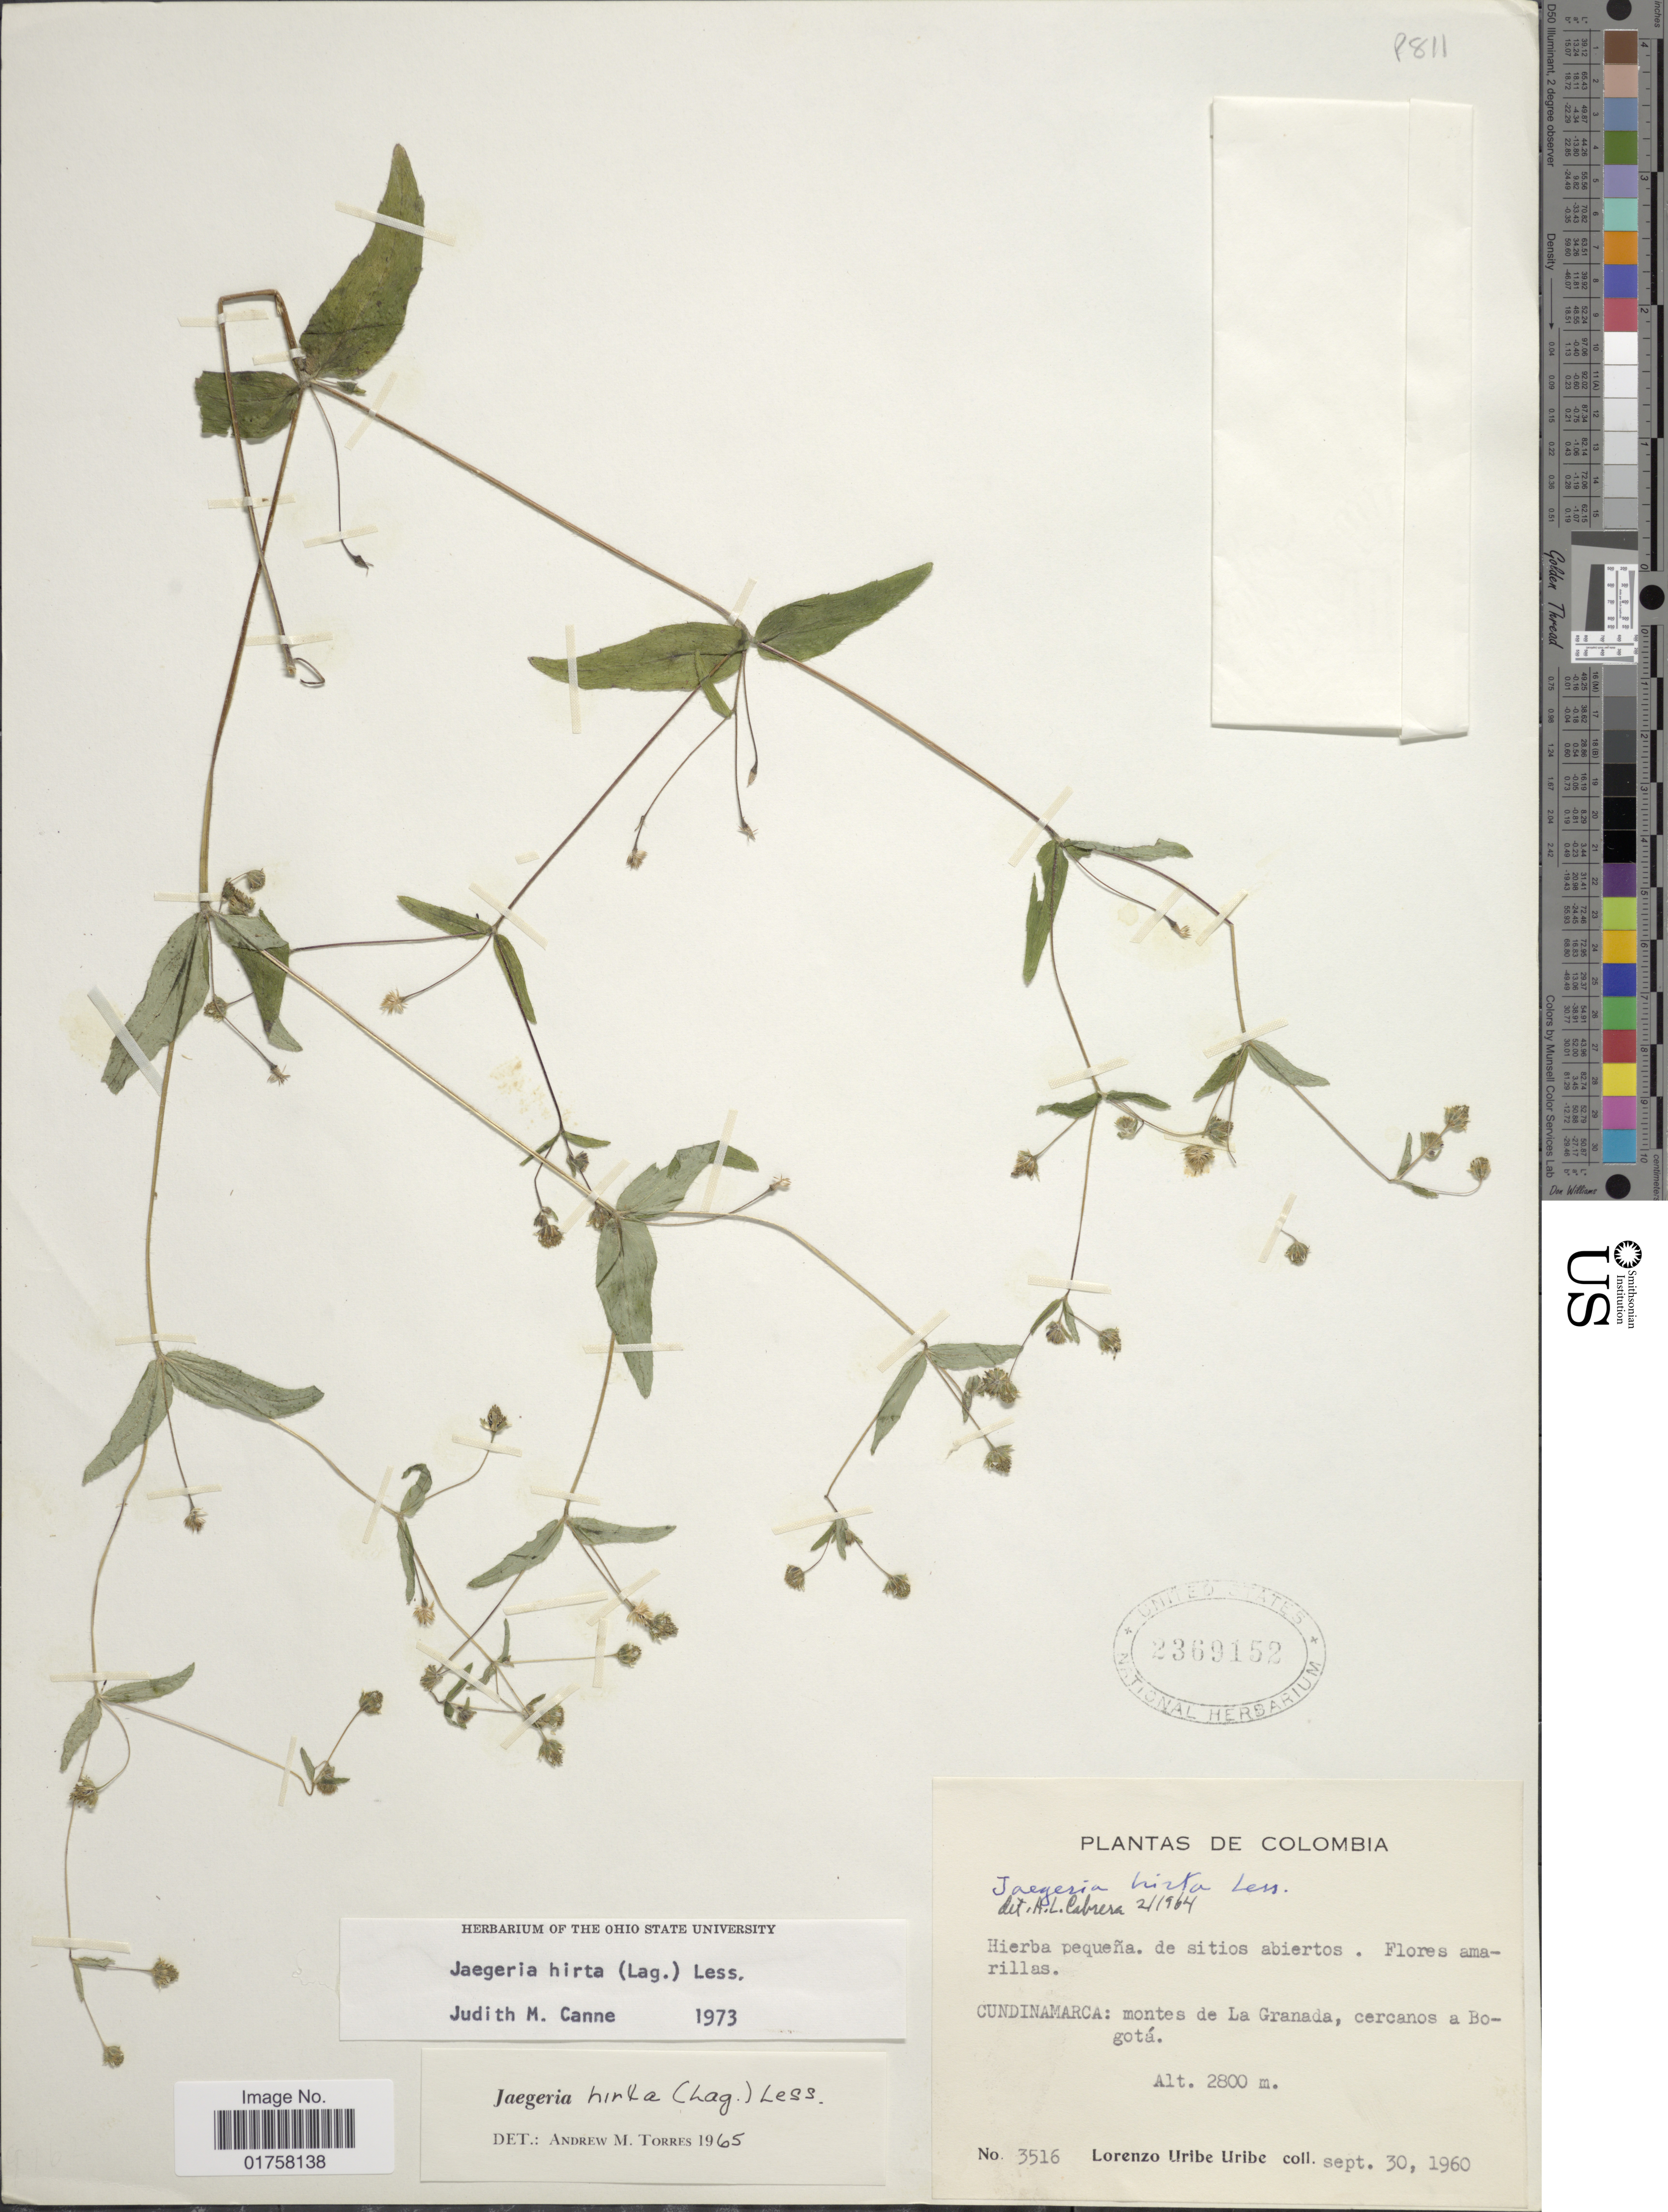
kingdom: Plantae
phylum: Tracheophyta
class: Magnoliopsida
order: Asterales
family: Asteraceae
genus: Jaegeria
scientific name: Jaegeria hirta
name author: (Lag.) Less.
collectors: L. Uribe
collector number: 3516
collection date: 1960-09-30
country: Colombia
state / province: Cundinamarca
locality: Montes de La Granada, cercanos a Bogotá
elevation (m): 2800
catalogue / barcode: US 2369152